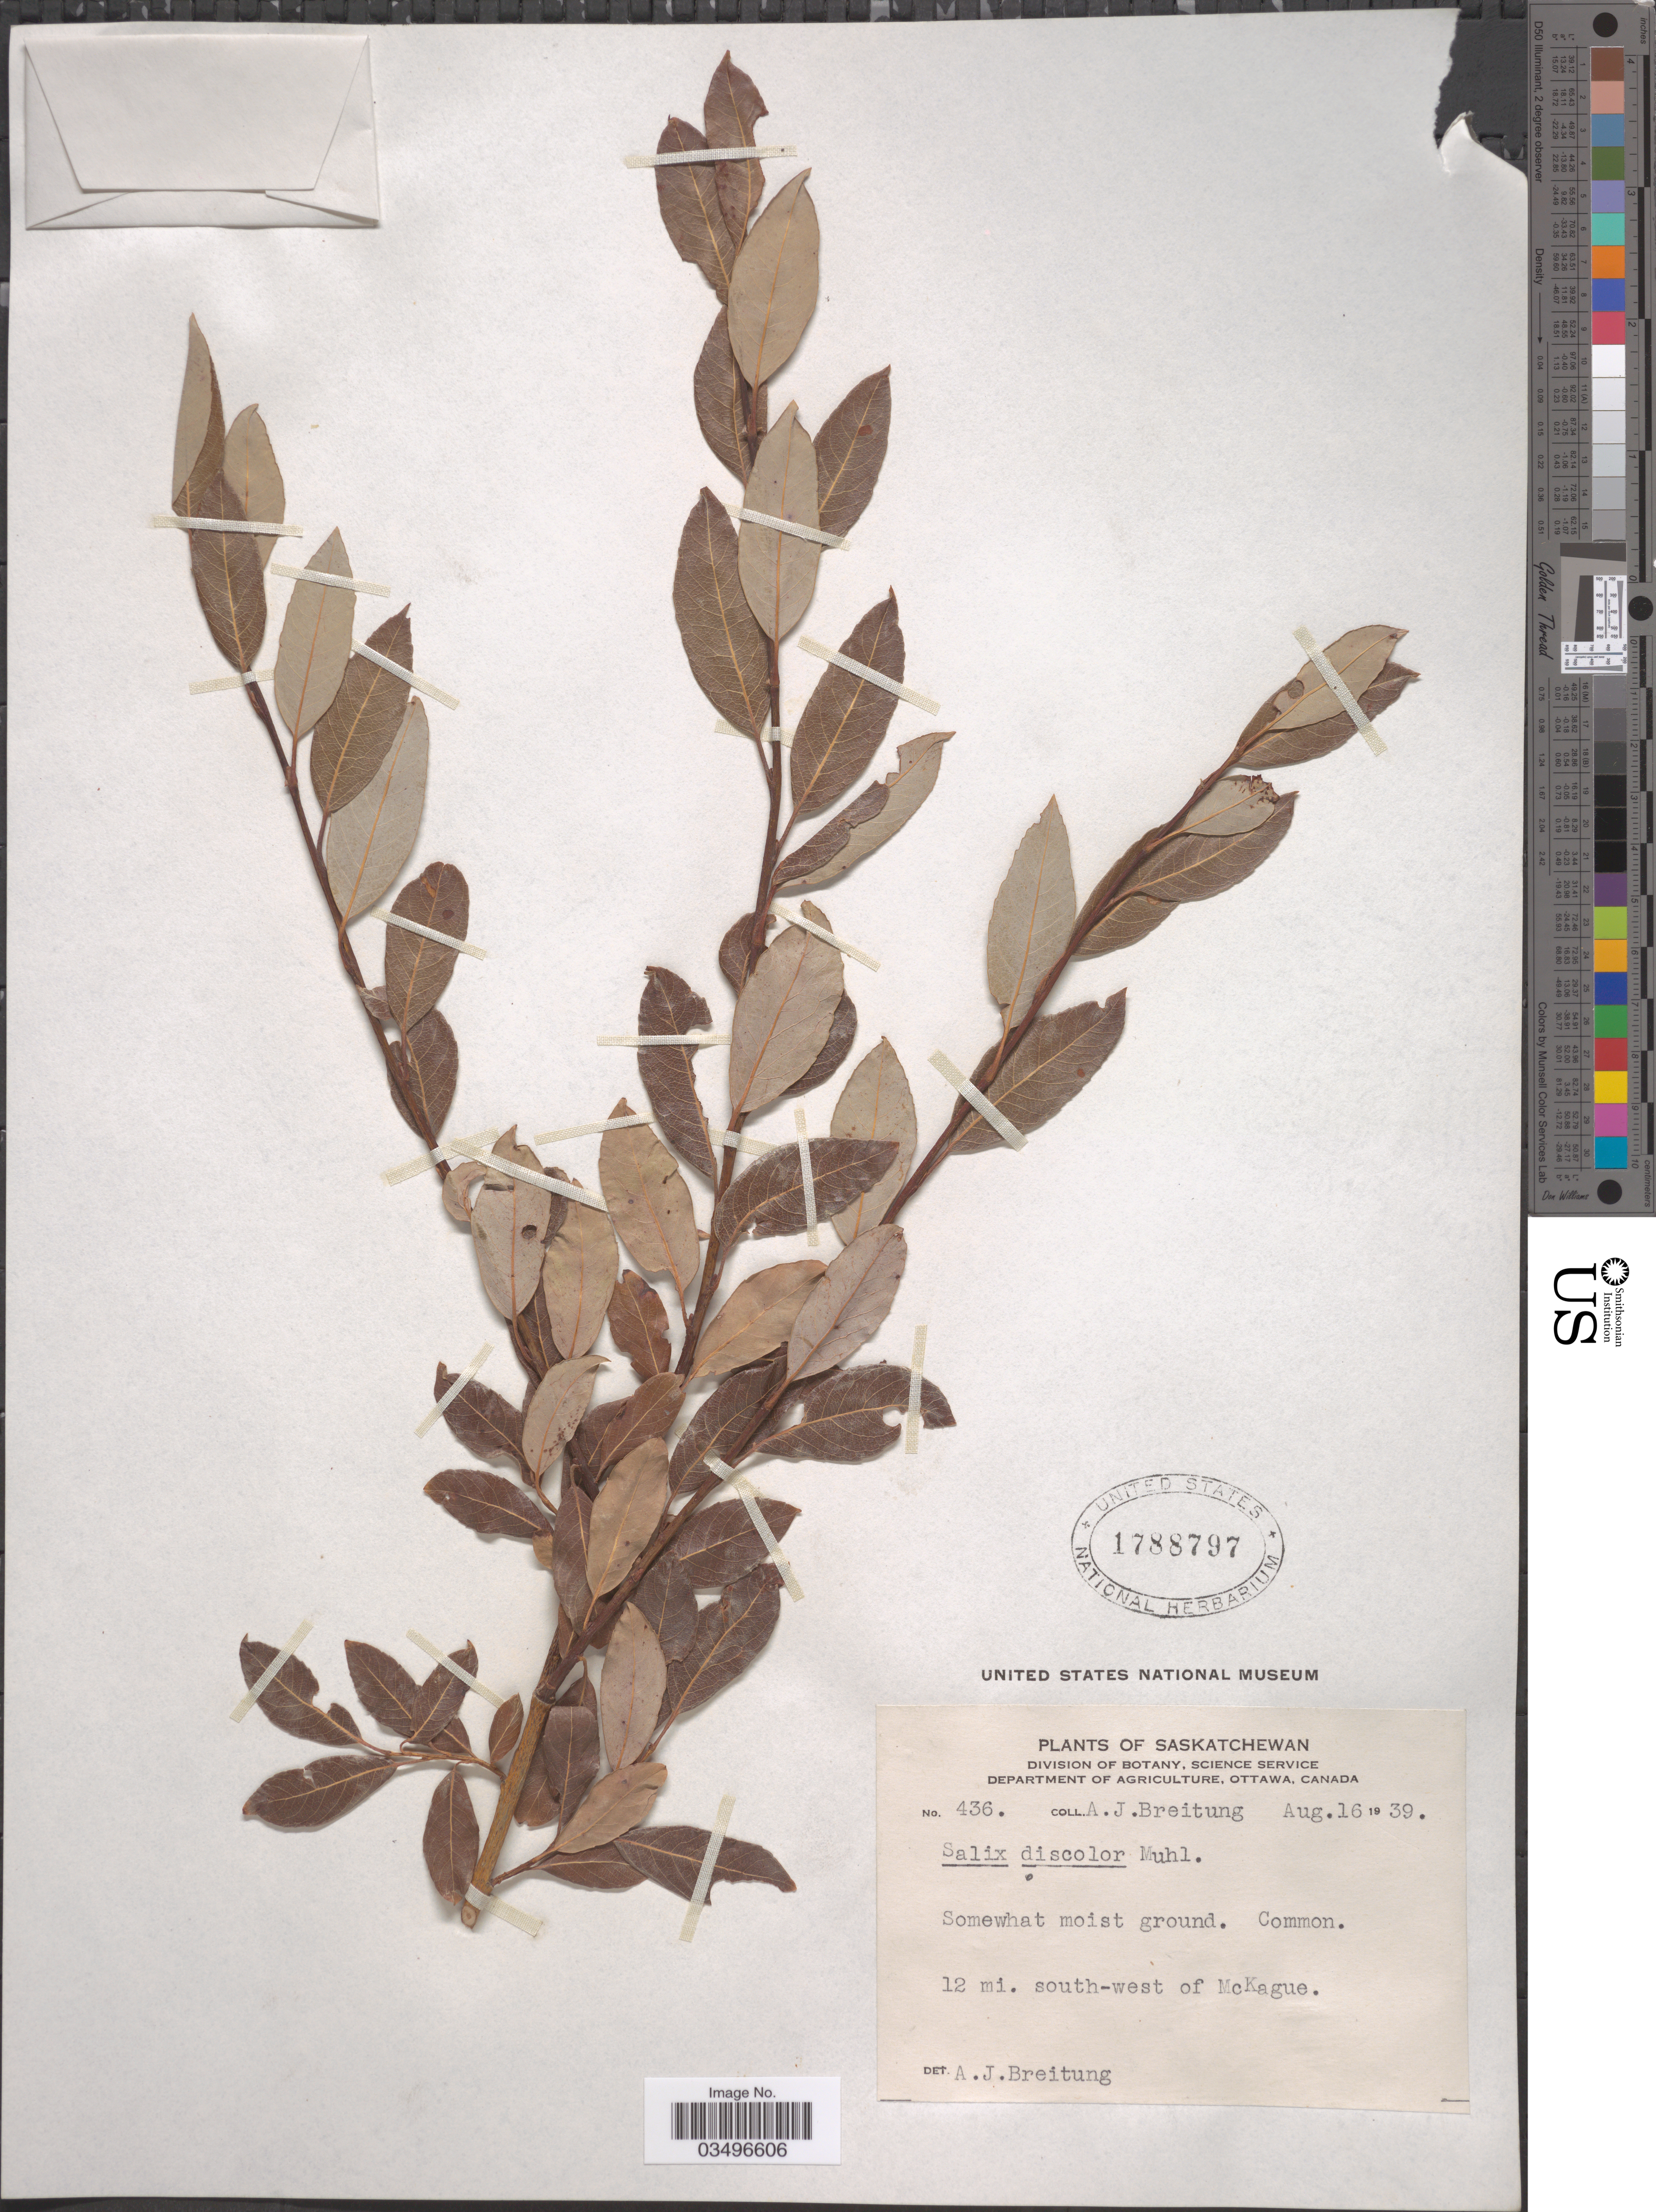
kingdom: Plantae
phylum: Tracheophyta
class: Magnoliopsida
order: Malpighiales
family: Salicaceae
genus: Salix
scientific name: Salix discolor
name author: Muhl.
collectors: A. Breitung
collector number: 436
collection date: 1939-08-16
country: Canada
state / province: Saskatchewan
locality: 12 mi. south-west of McKague.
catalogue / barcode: US 1788797